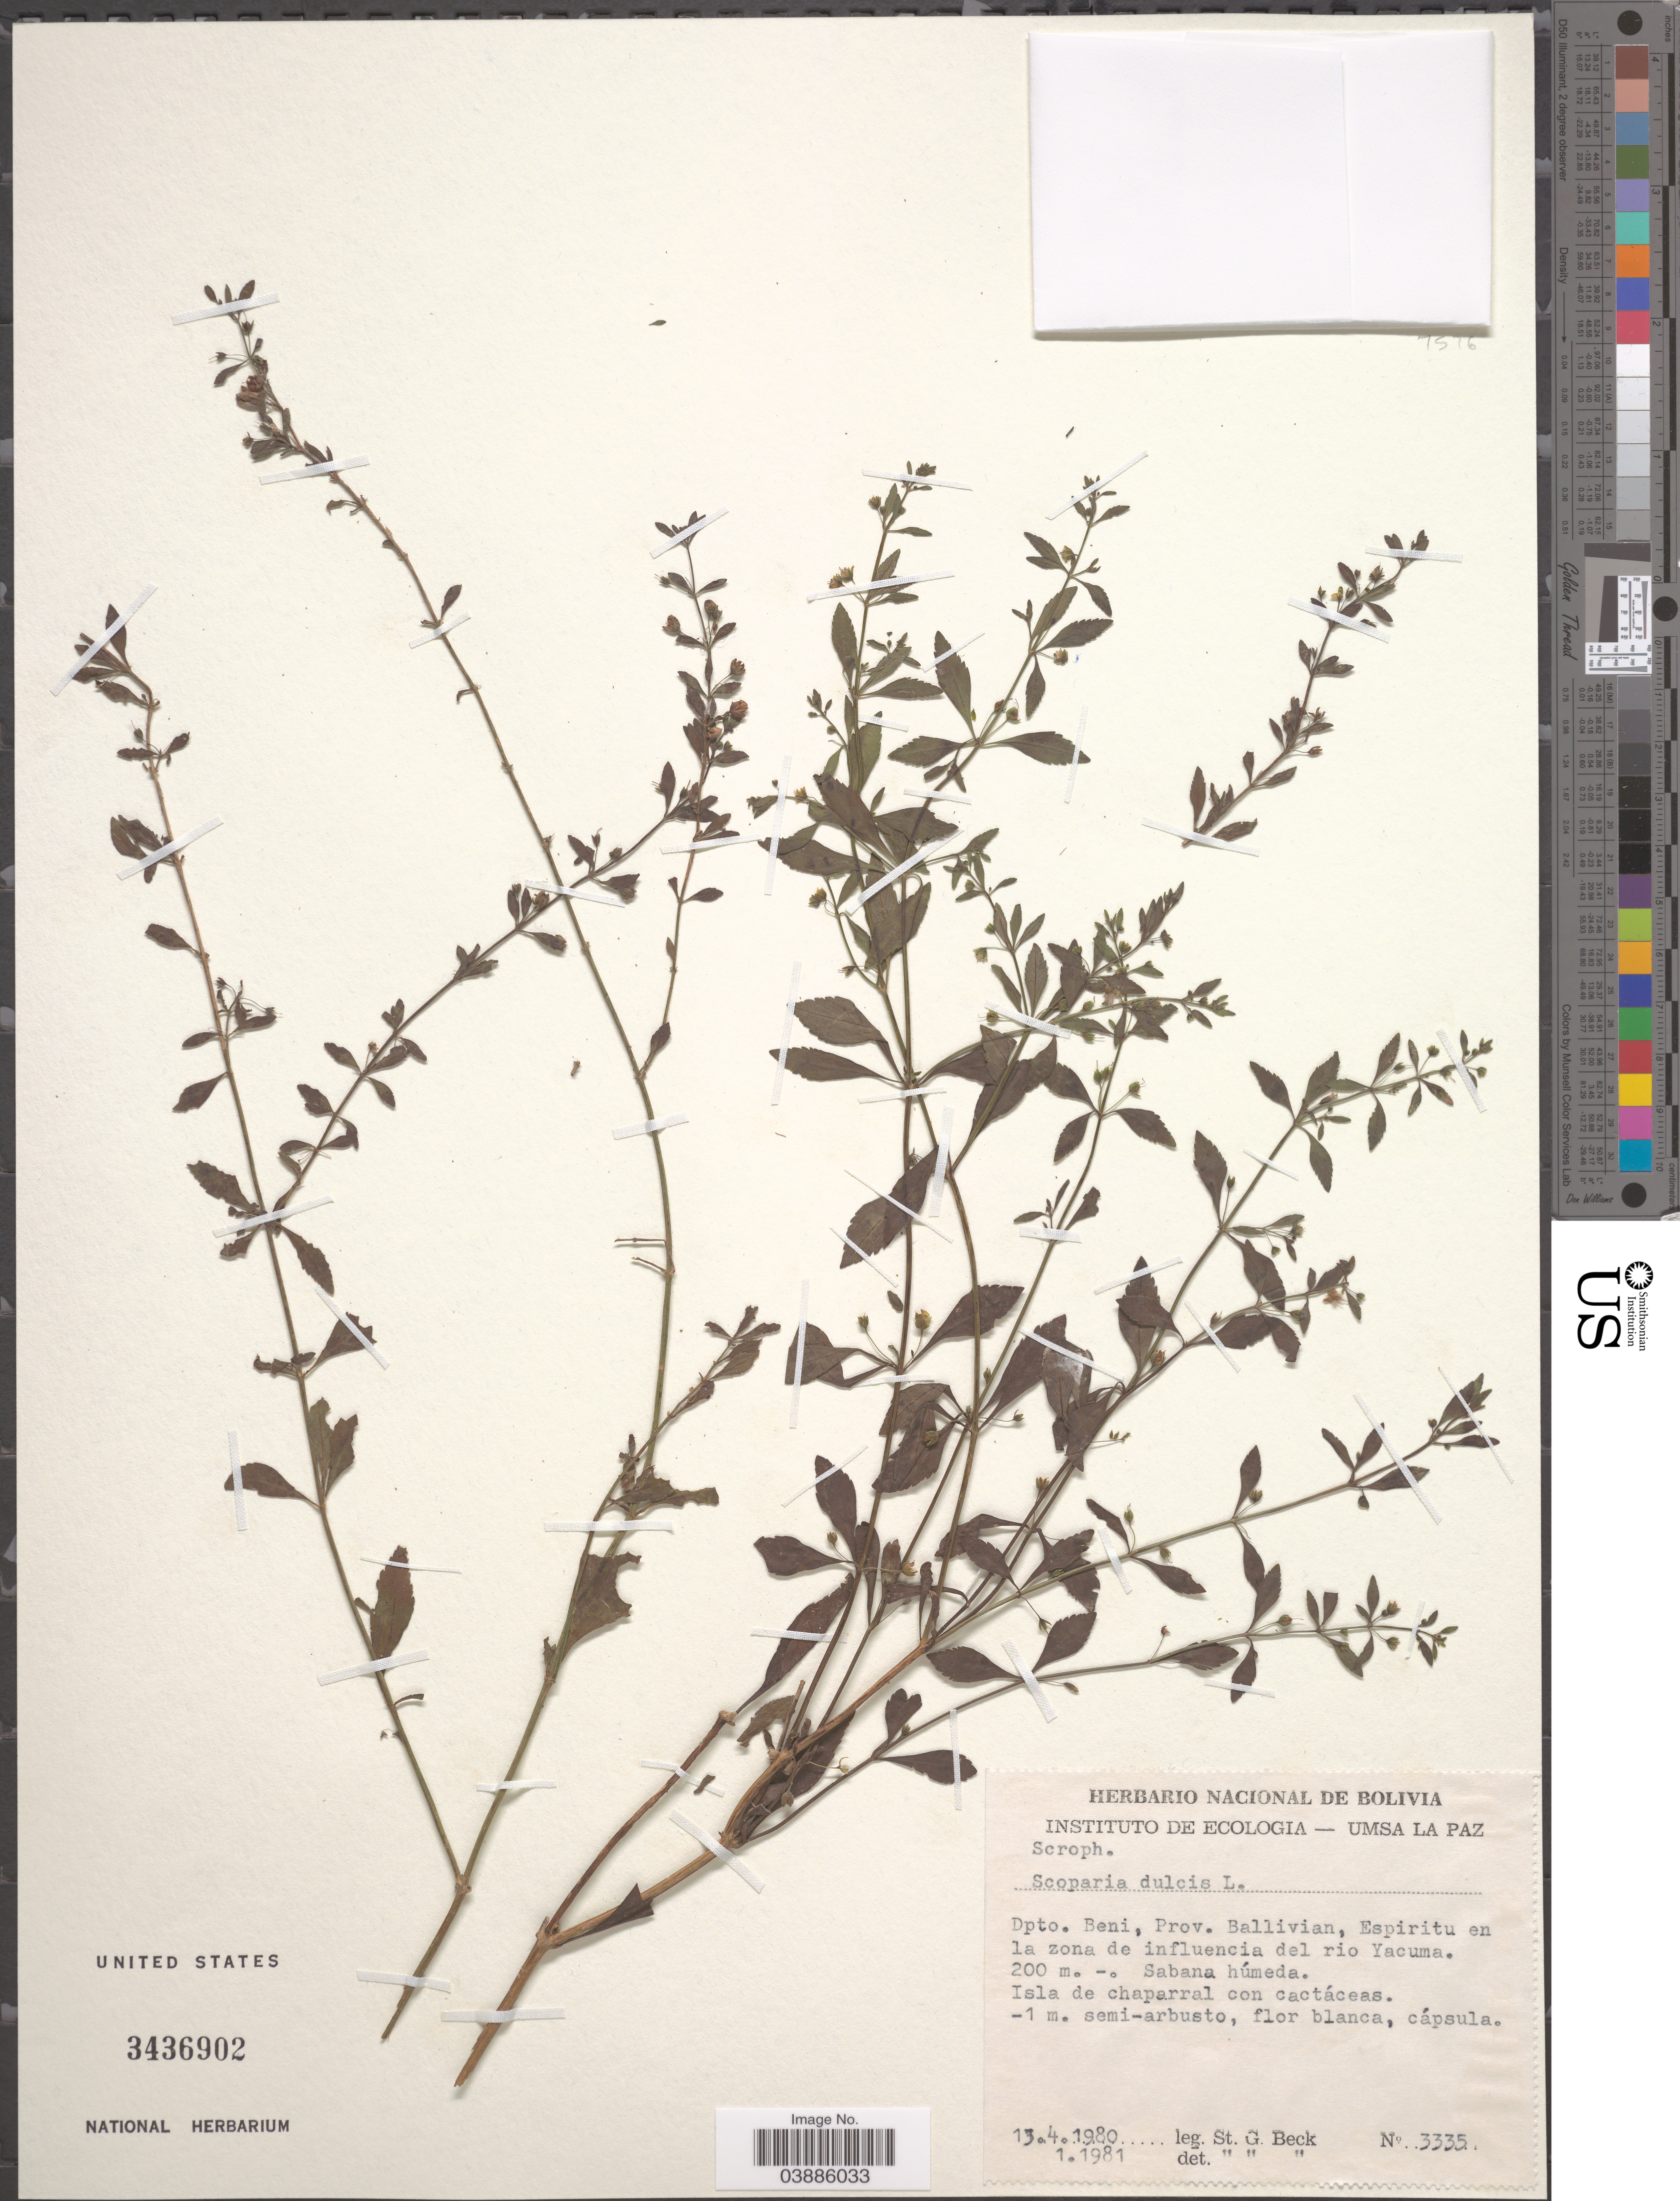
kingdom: Plantae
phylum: Tracheophyta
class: Magnoliopsida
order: Lamiales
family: Plantaginaceae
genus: Scoparia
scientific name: Scoparia dulcis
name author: L.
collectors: S. G. Beck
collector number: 3335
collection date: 1980-04-13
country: Bolivia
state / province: Beni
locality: Dpto. Beni, Prov. Ballivian, Espiritu en la zona de influencia del rio Yacuma.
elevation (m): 200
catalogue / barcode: US 3436902